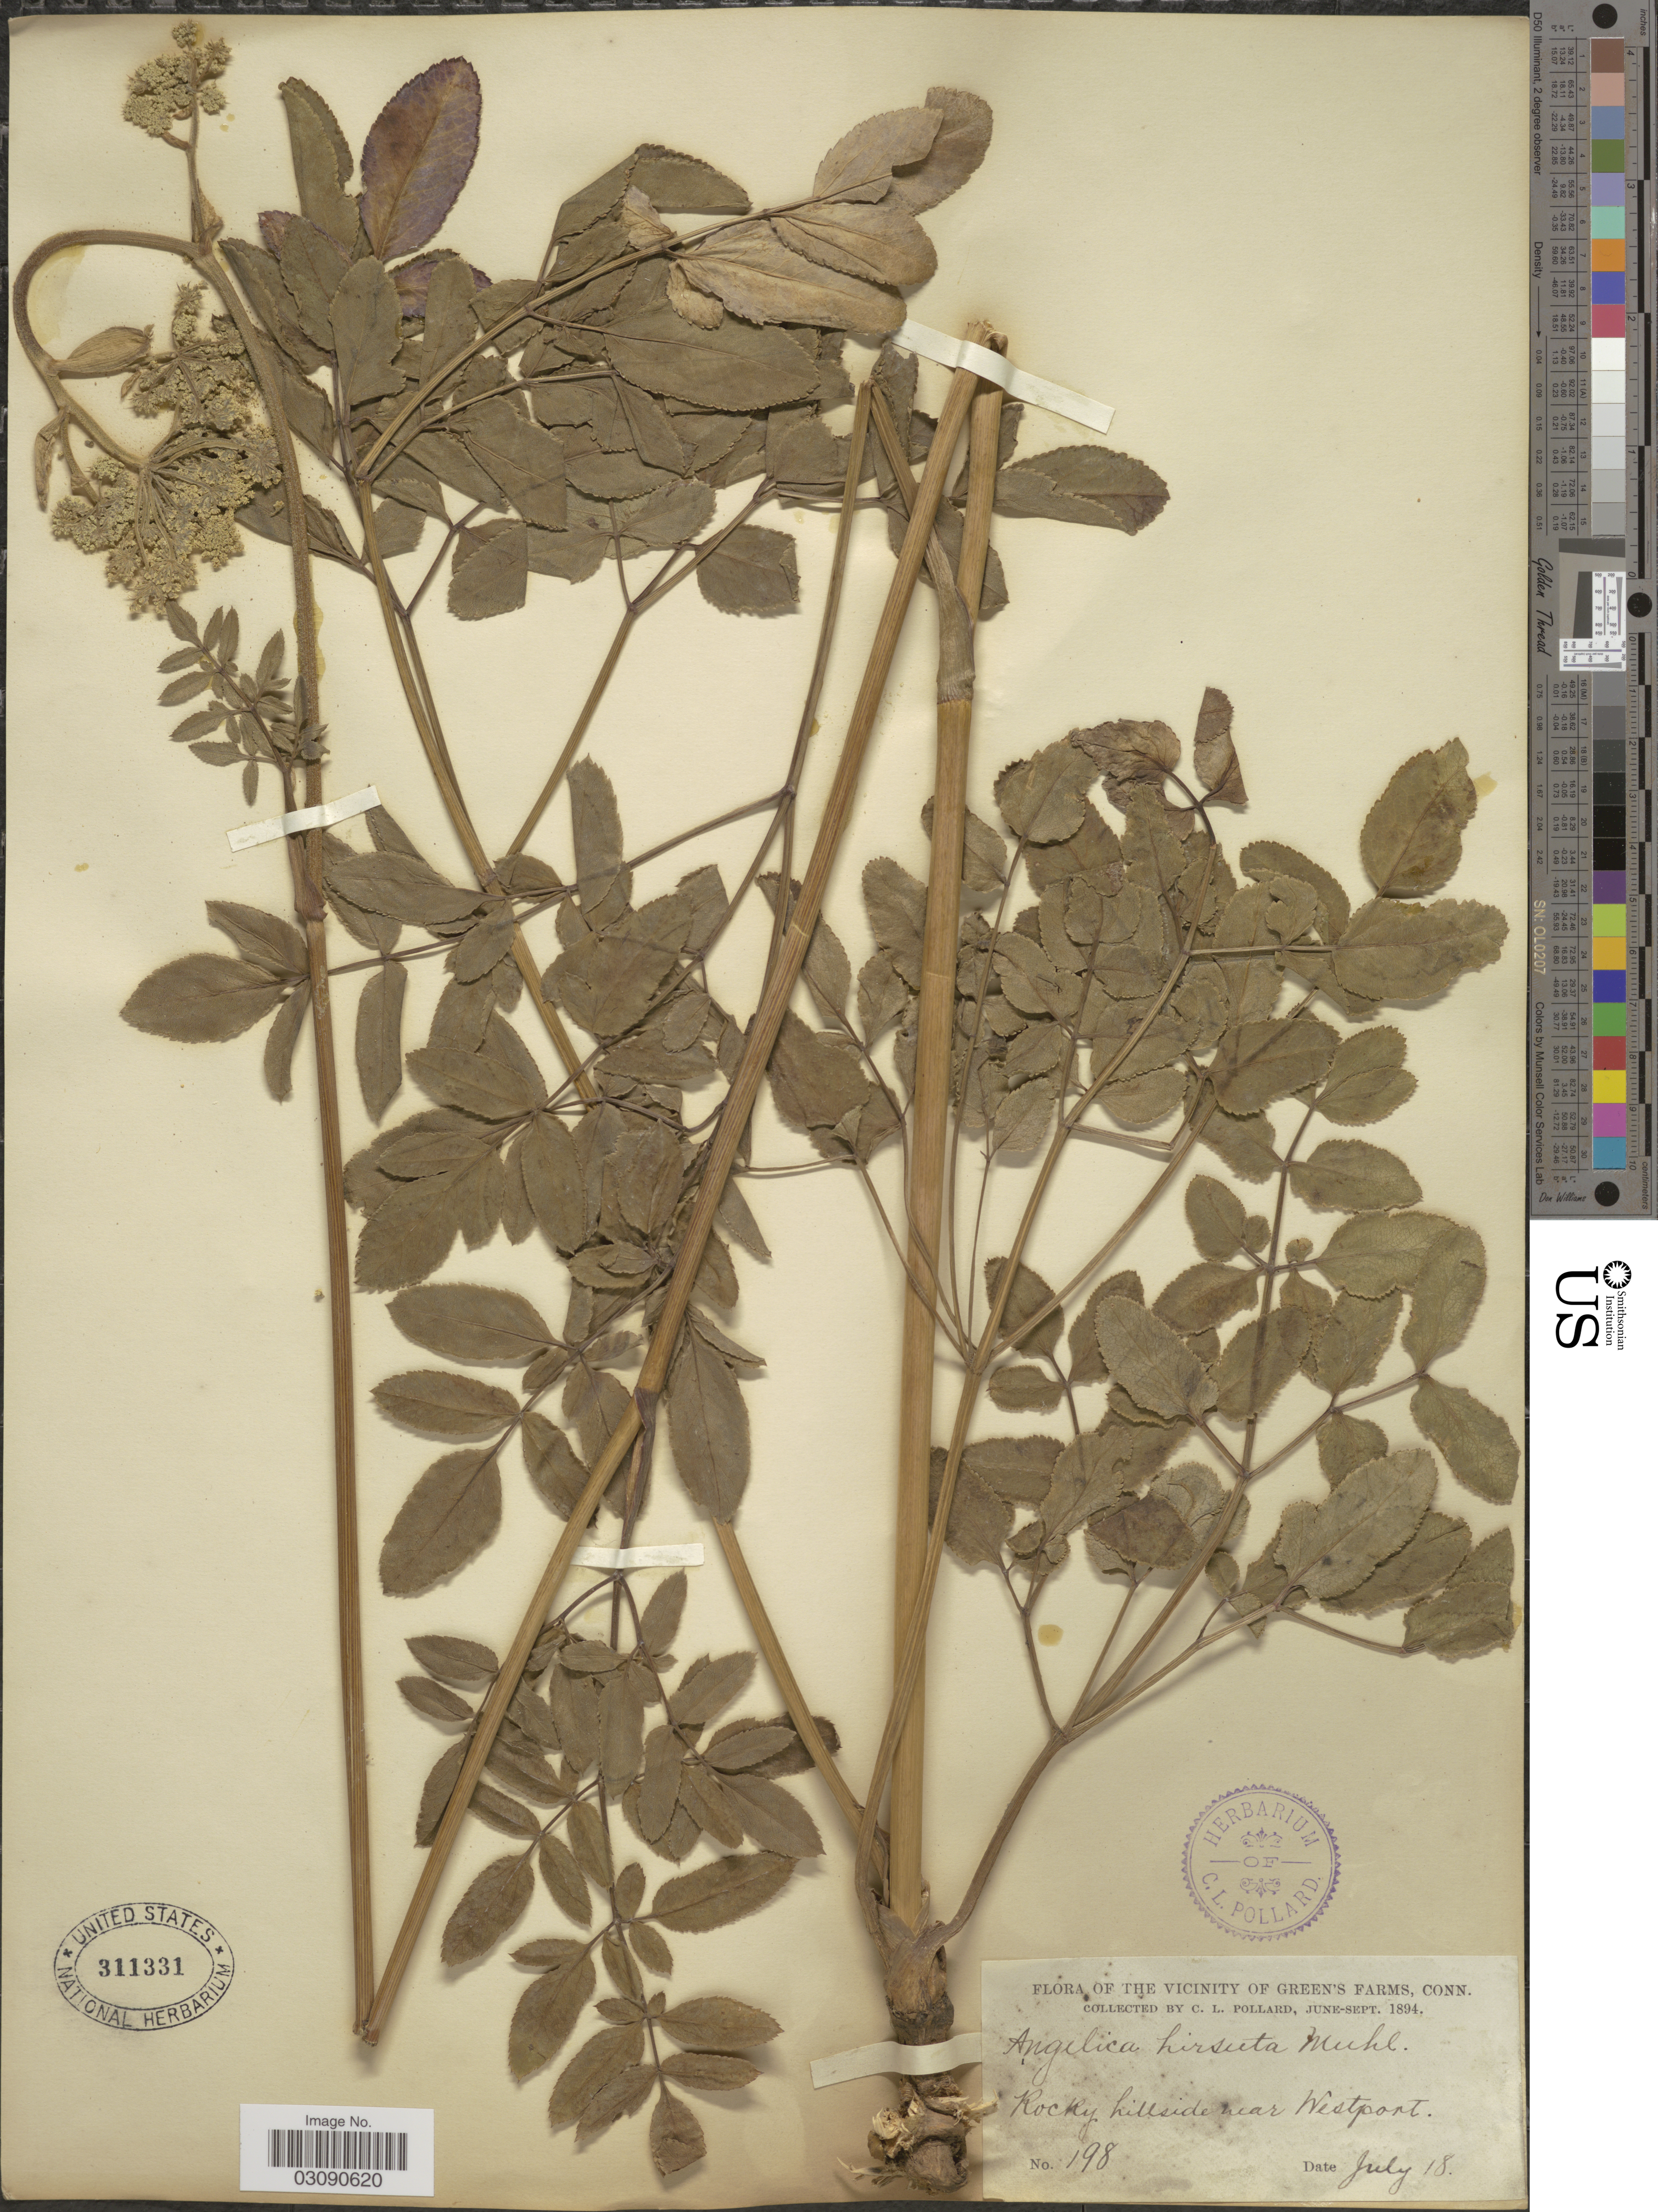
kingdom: Plantae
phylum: Tracheophyta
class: Magnoliopsida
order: Apiales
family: Apiaceae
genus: Angelica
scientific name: Angelica venenosa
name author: (Greenway) Fernald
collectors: C. L. Pollard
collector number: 198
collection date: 1894-07-18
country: United States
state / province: Connecticut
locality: Vicinity of Green's Farms. Rocky hillside near Westport.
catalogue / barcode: US 311331